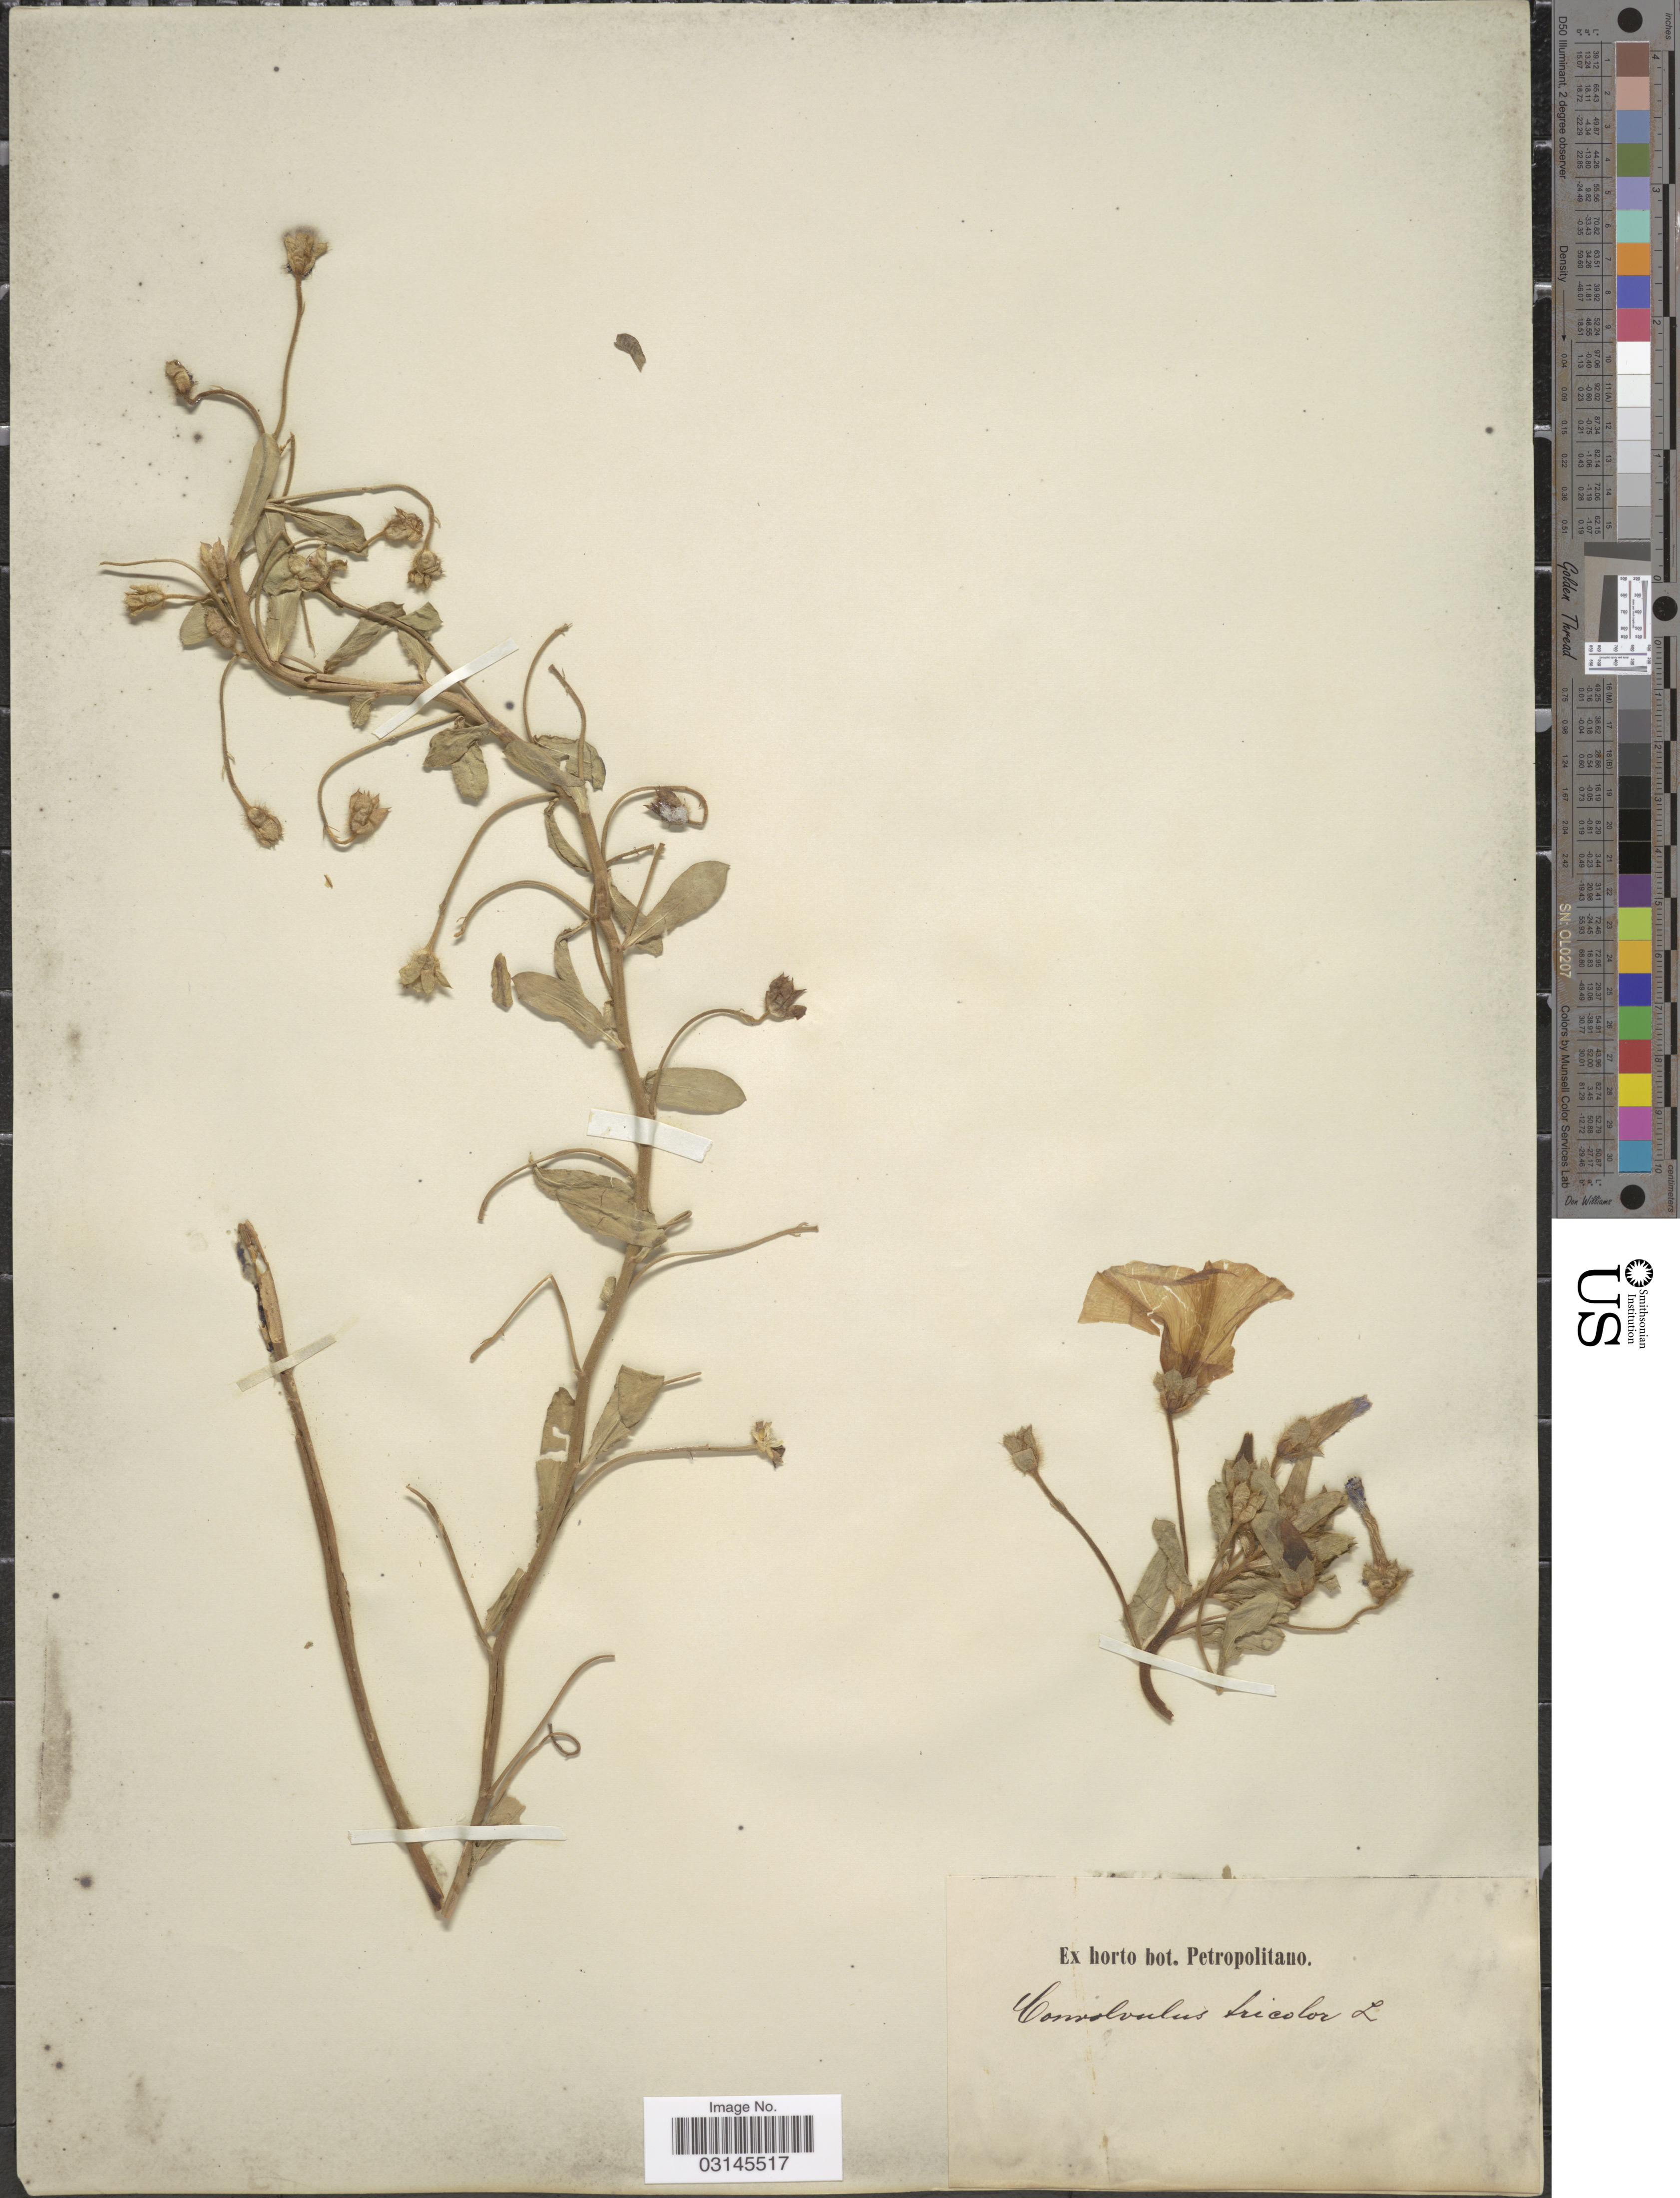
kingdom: Plantae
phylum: Tracheophyta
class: Magnoliopsida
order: Solanales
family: Convolvulaceae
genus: Convolvulus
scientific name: Convolvulus tricolor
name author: L.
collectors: ex Horto Bot. Petropolitano